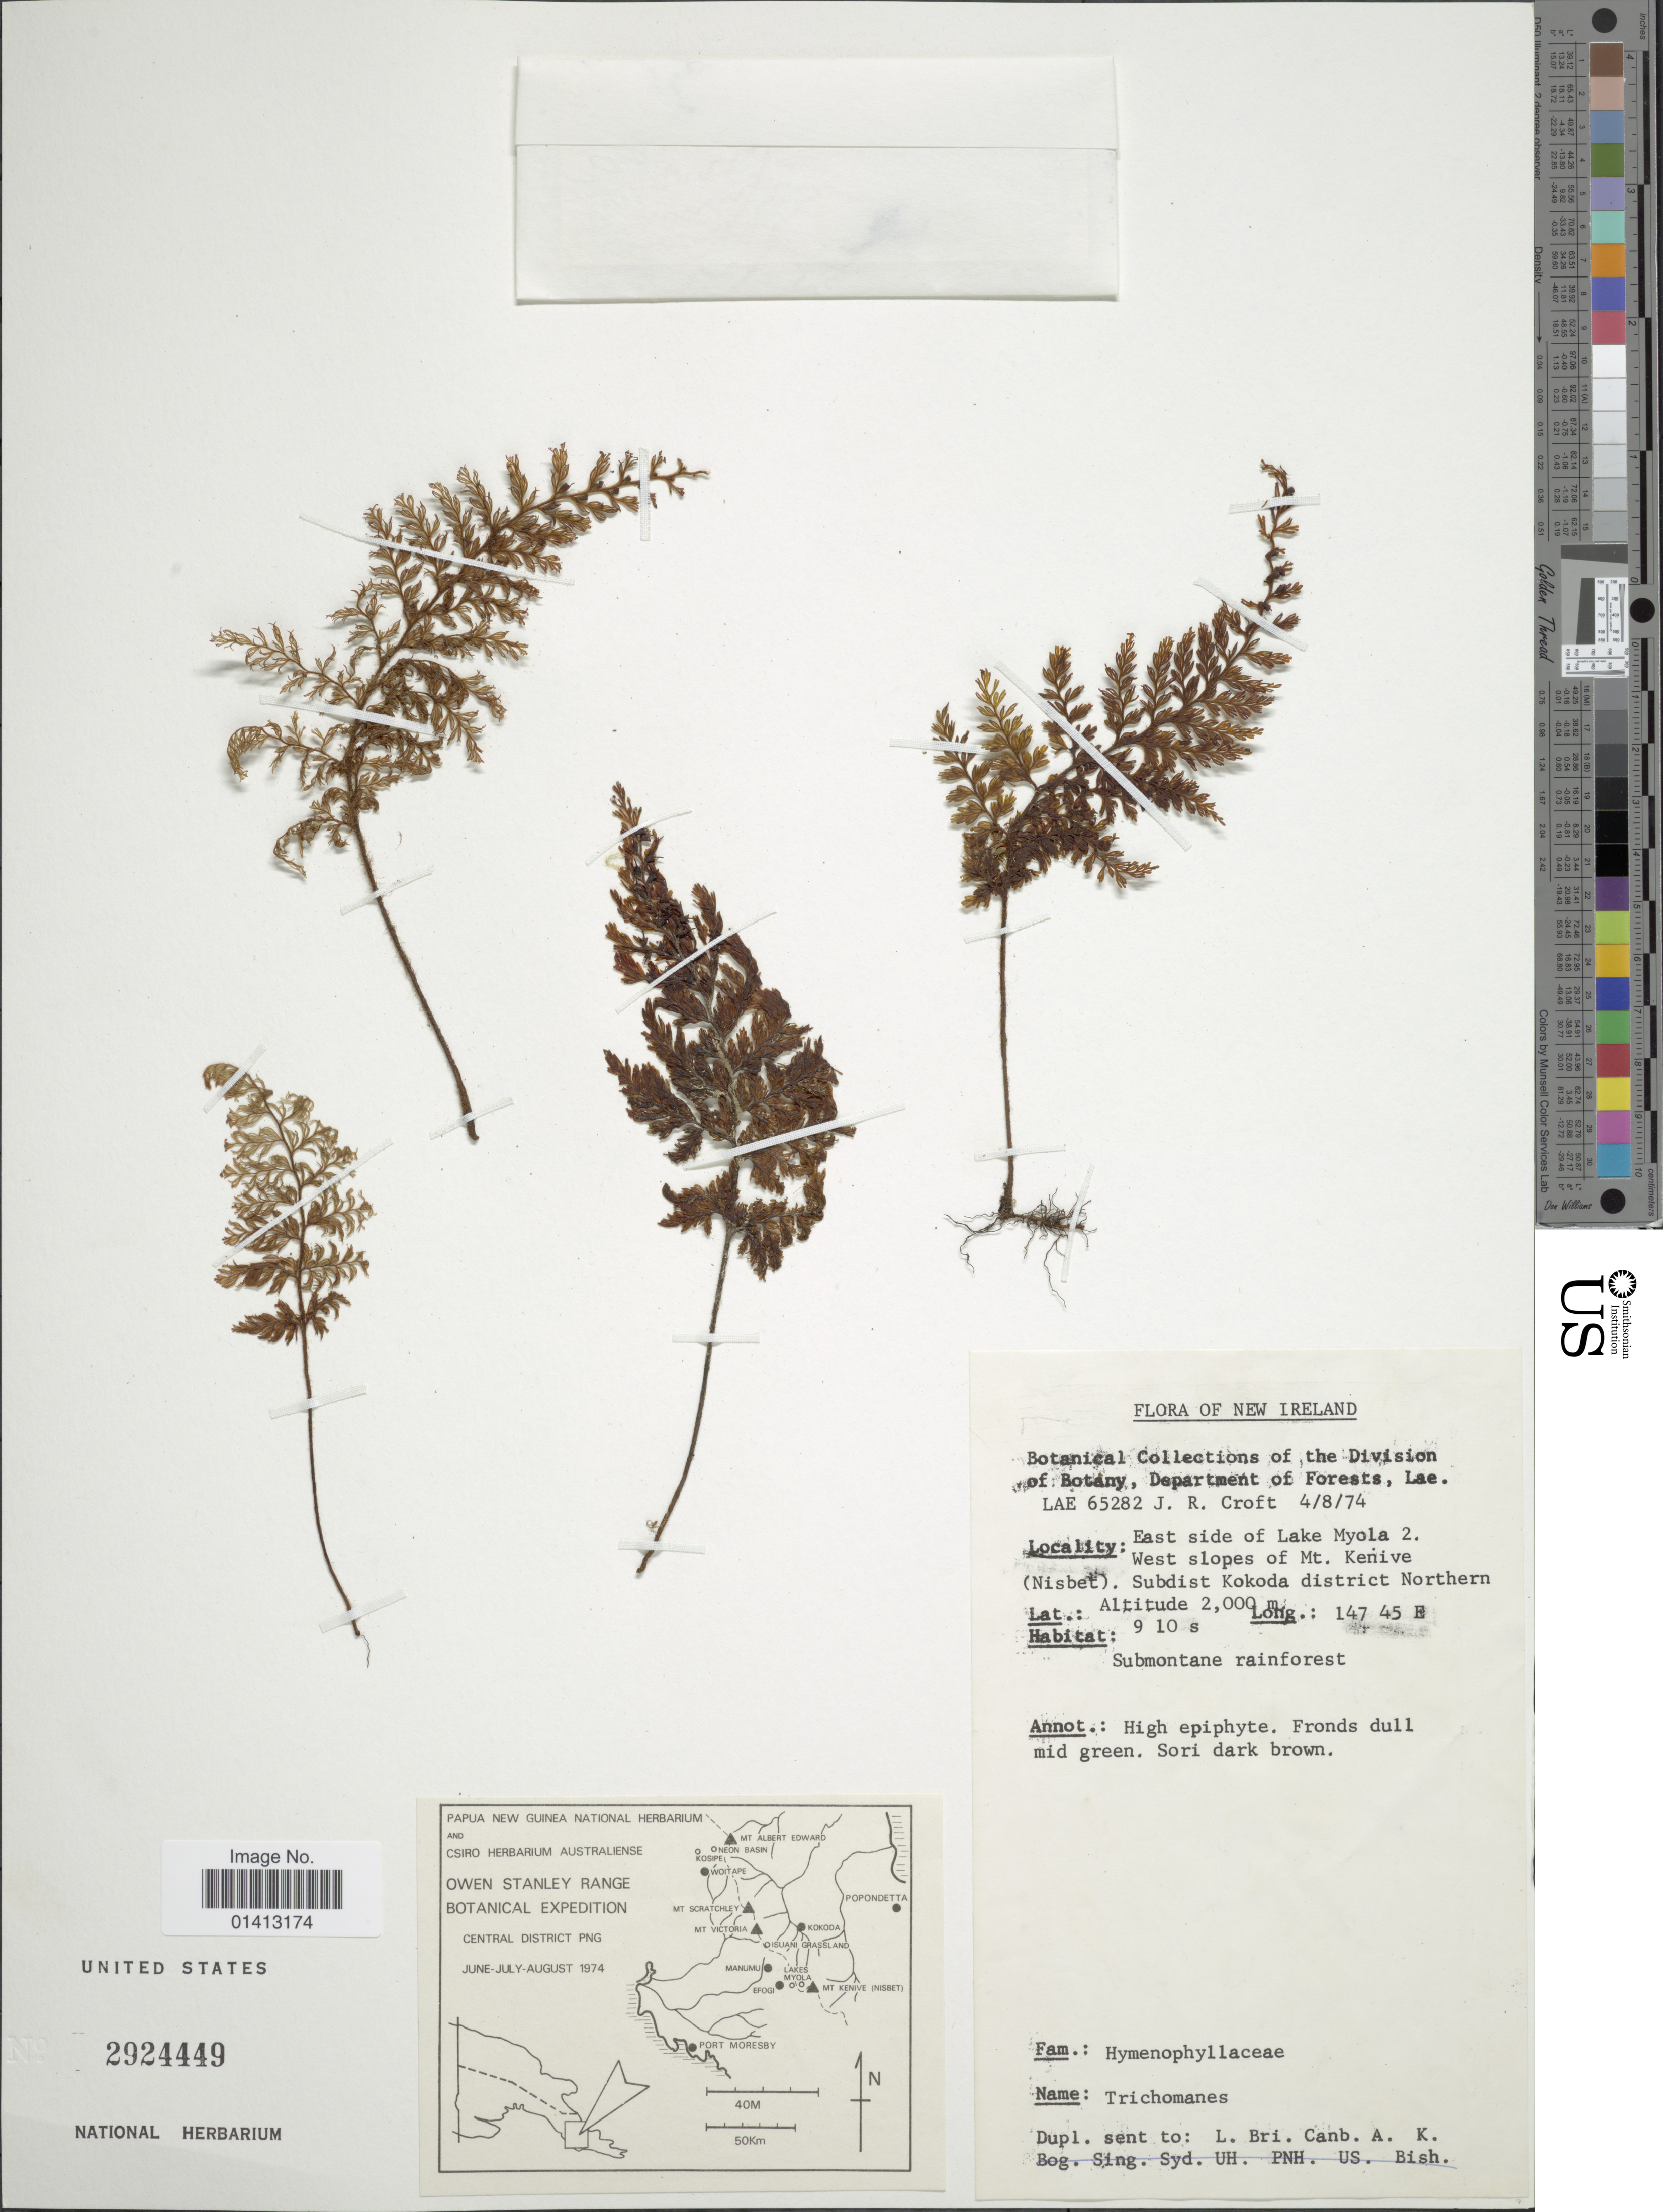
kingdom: Plantae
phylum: Tracheophyta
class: Polypodiopsida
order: Hymenophyllales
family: Hymenophyllaceae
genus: Crepidomanes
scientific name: Crepidomanes sp.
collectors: J. R. Croft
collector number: LAE 65282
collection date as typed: Transcribed d/m/y: 4/8/74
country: Papua New Guinea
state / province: New Ireland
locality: East side of Lake Myola 2. West slopes of Mt Kenive (Nisbet). Subdist Kokoda dsitrcit Northern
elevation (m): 2000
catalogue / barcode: US 2924449